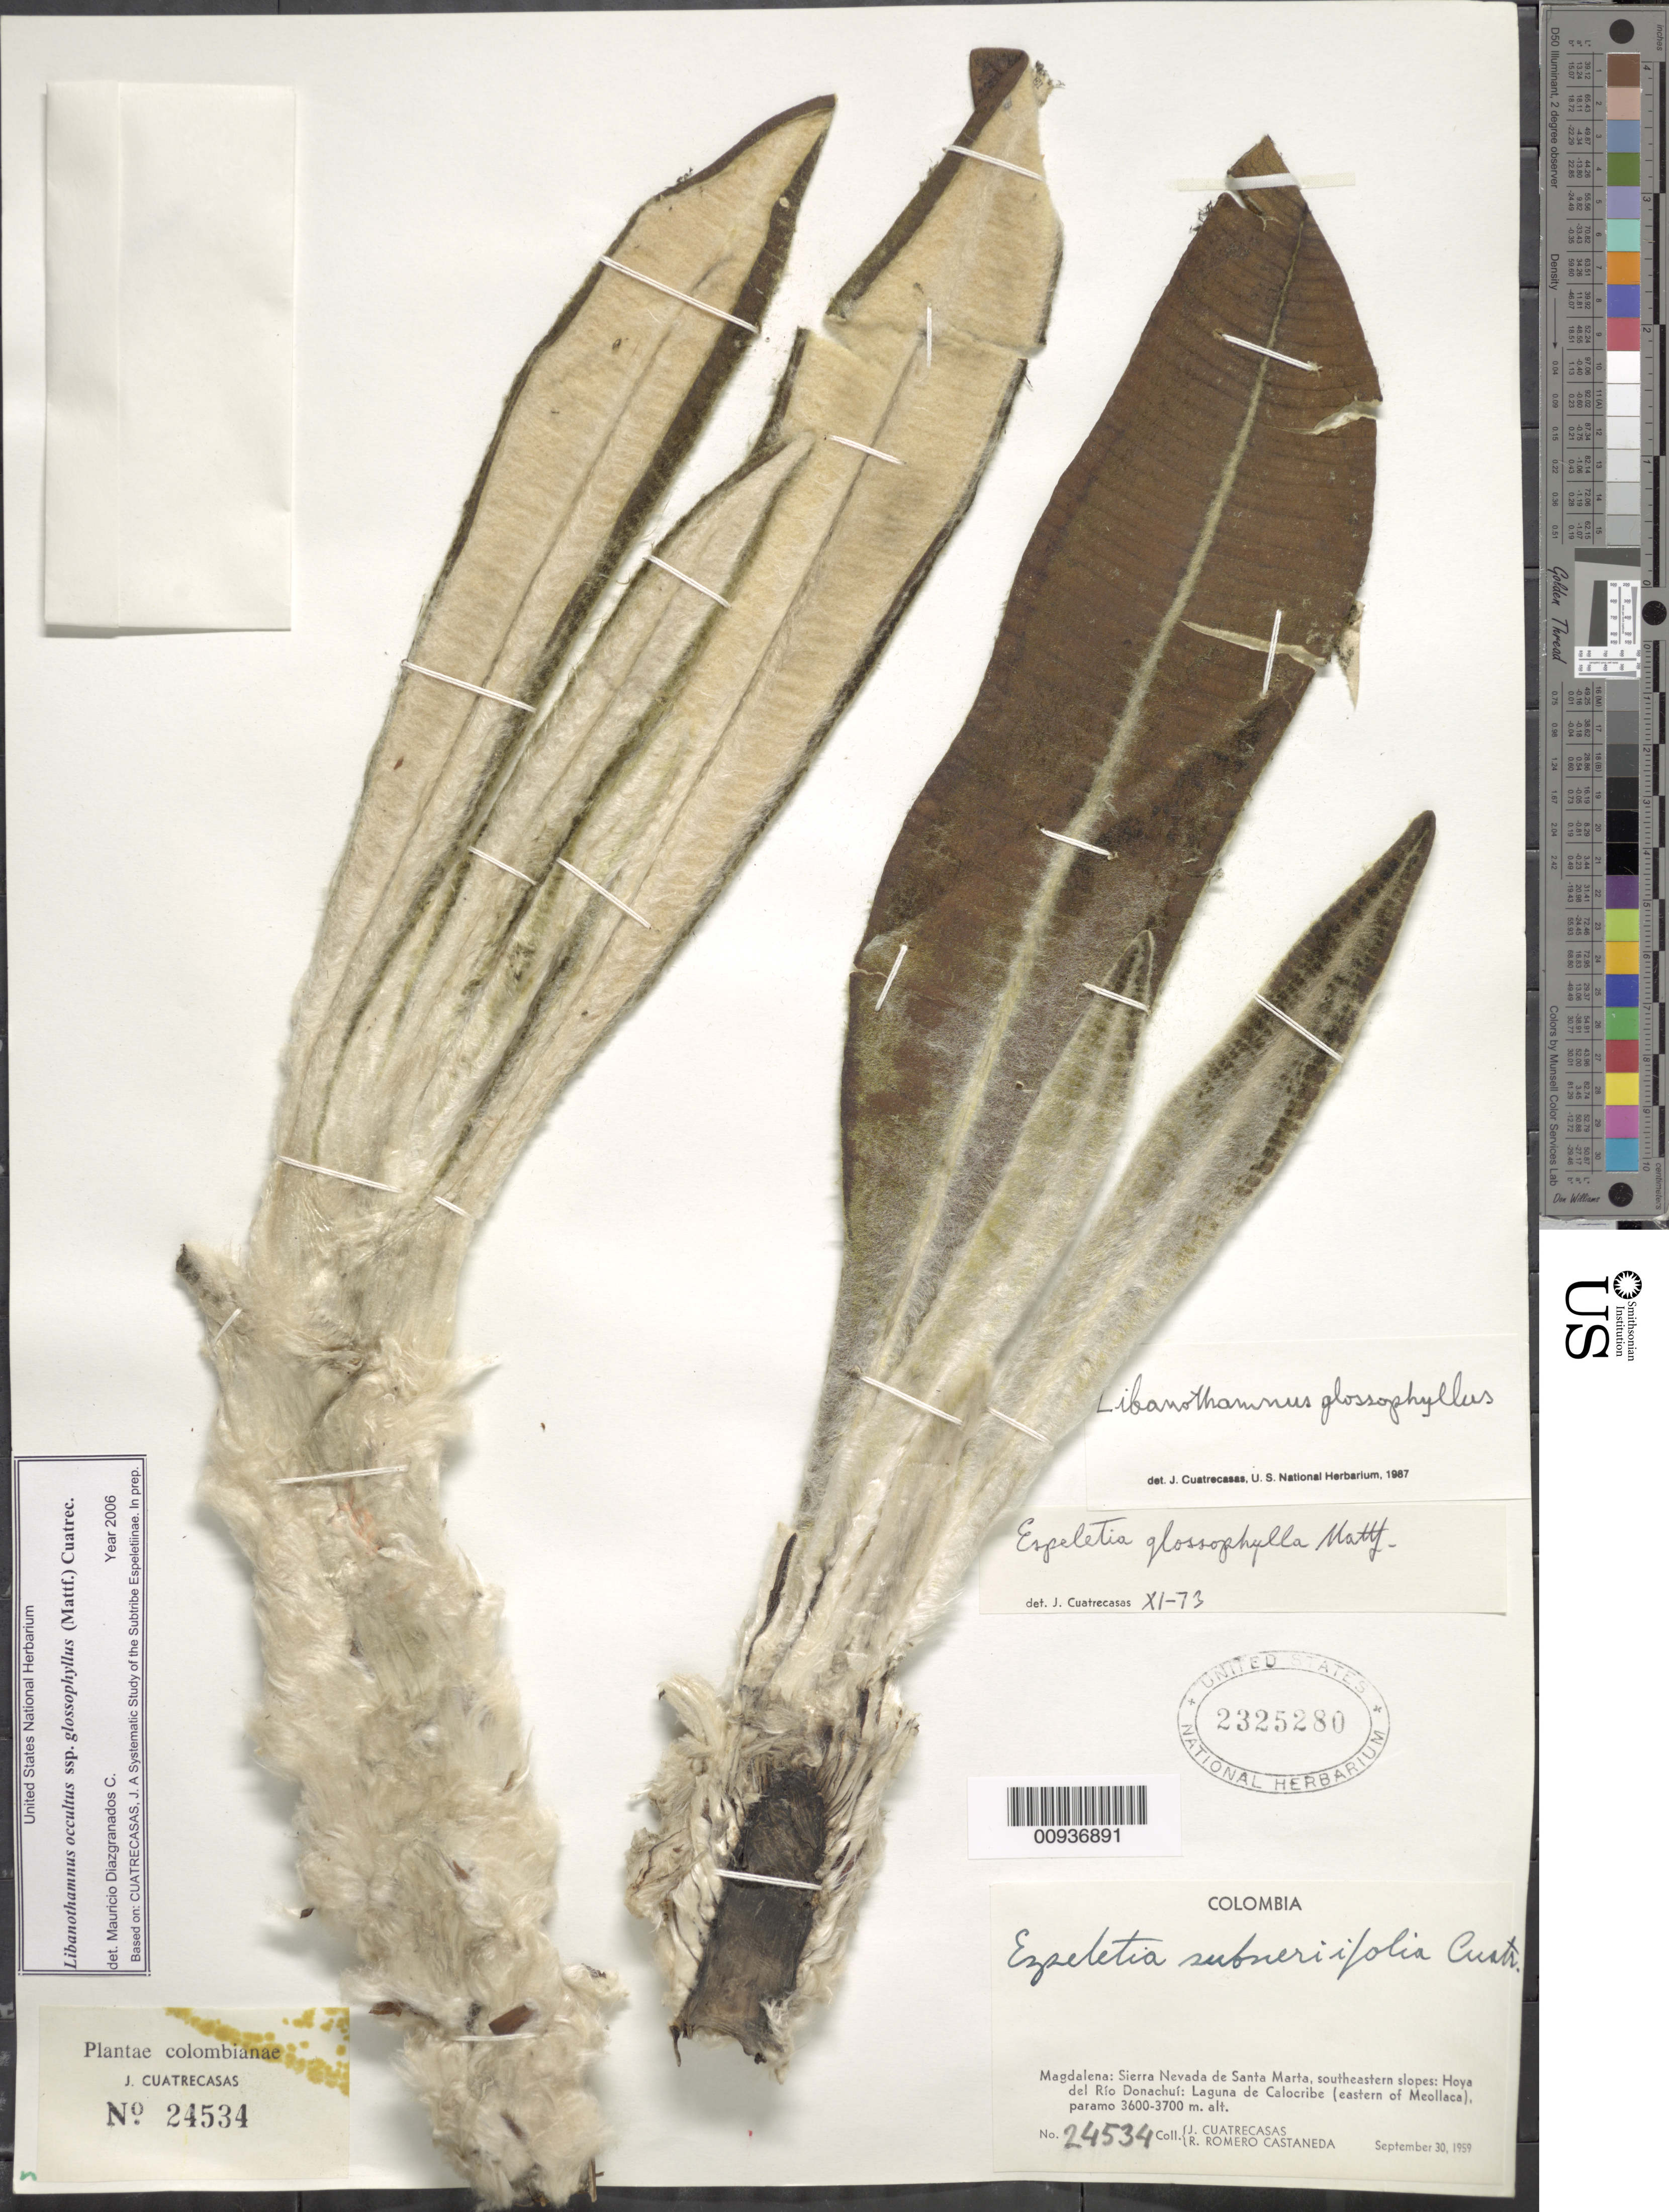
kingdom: Plantae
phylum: Tracheophyta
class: Magnoliopsida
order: Asterales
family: Asteraceae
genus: Libanothamnus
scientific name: Libanothamnus occultus subsp. glossophyllus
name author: (Mattf.) Cuatrec.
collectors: J. Cuatrecasas & R. Romero Castañeda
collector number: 24534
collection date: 1959-09-30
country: Colombia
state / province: Magdalena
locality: Sierra Nevada de Santa Marta, southeastern slopes, Hoya del Rio Donachui, Laguna de Calocribe (eastern of Meollaca)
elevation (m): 3600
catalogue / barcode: US 2325280